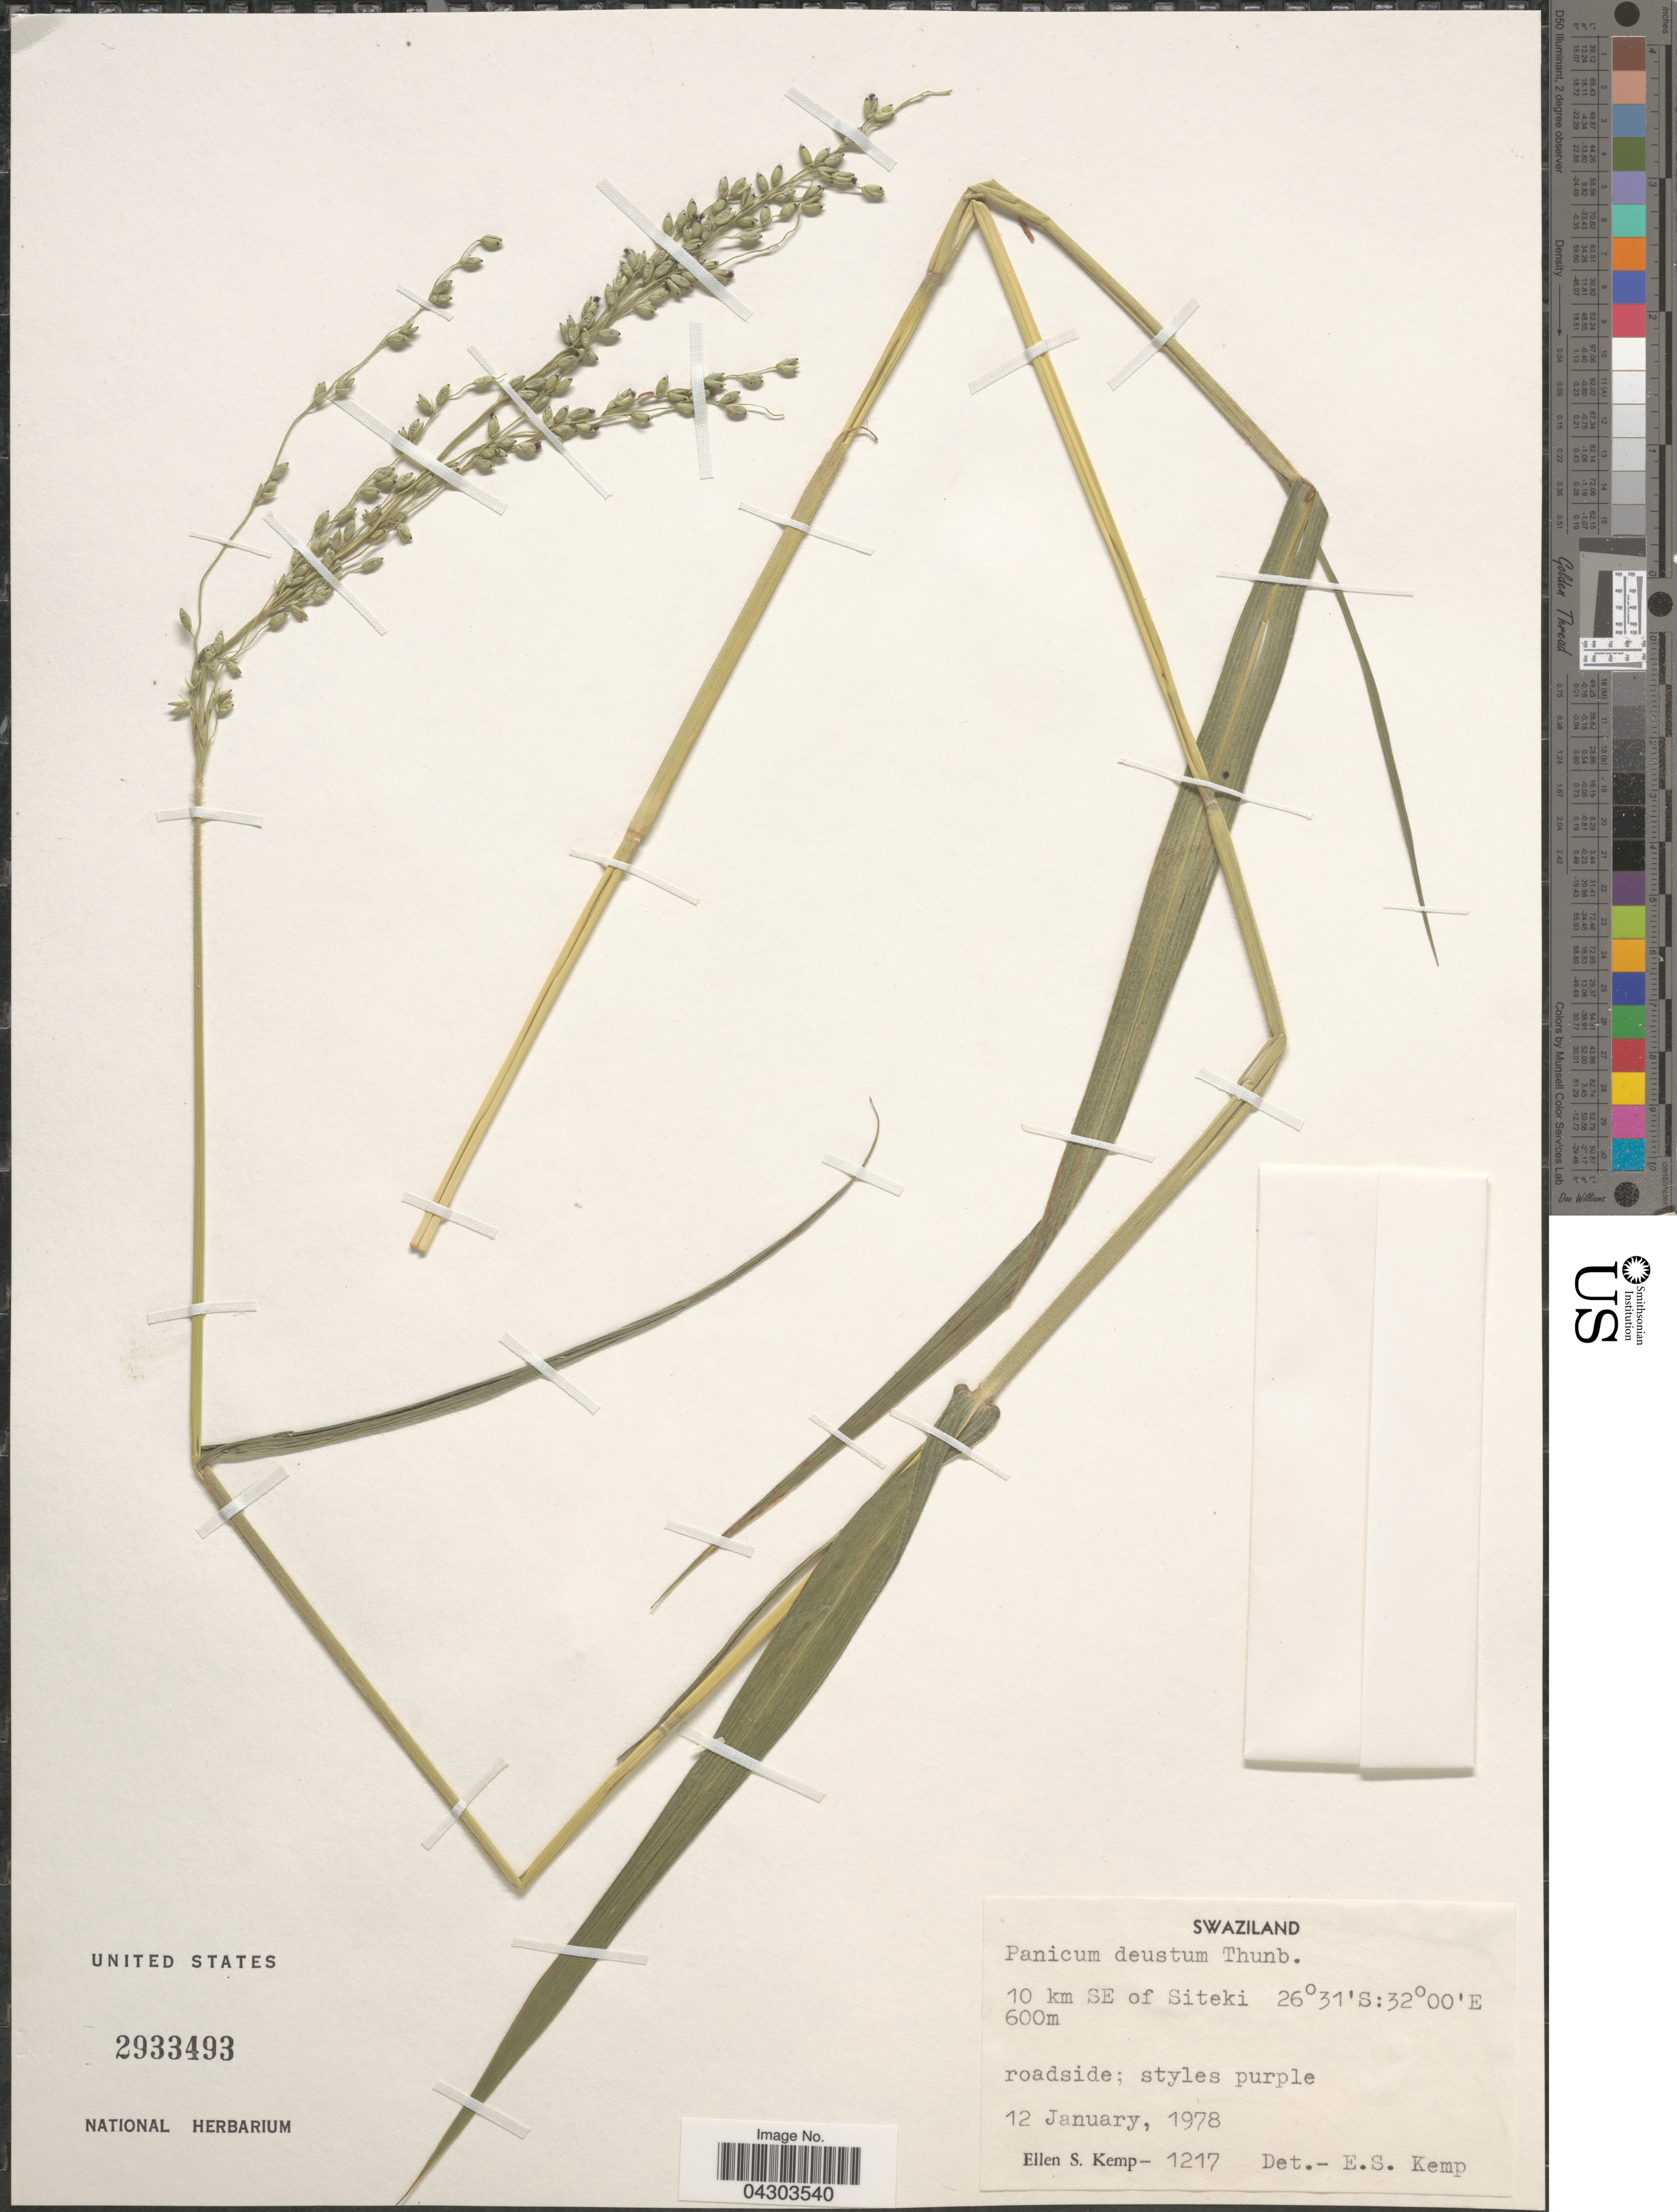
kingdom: Plantae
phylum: Tracheophyta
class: Liliopsida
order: Poales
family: Poaceae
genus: Panicum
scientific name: Panicum deustum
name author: Thunb.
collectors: E. S. Kemp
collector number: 1217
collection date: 1978-01-12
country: Eswatini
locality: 10 km SE of Siteki. roadside.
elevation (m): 600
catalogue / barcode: US 2933493